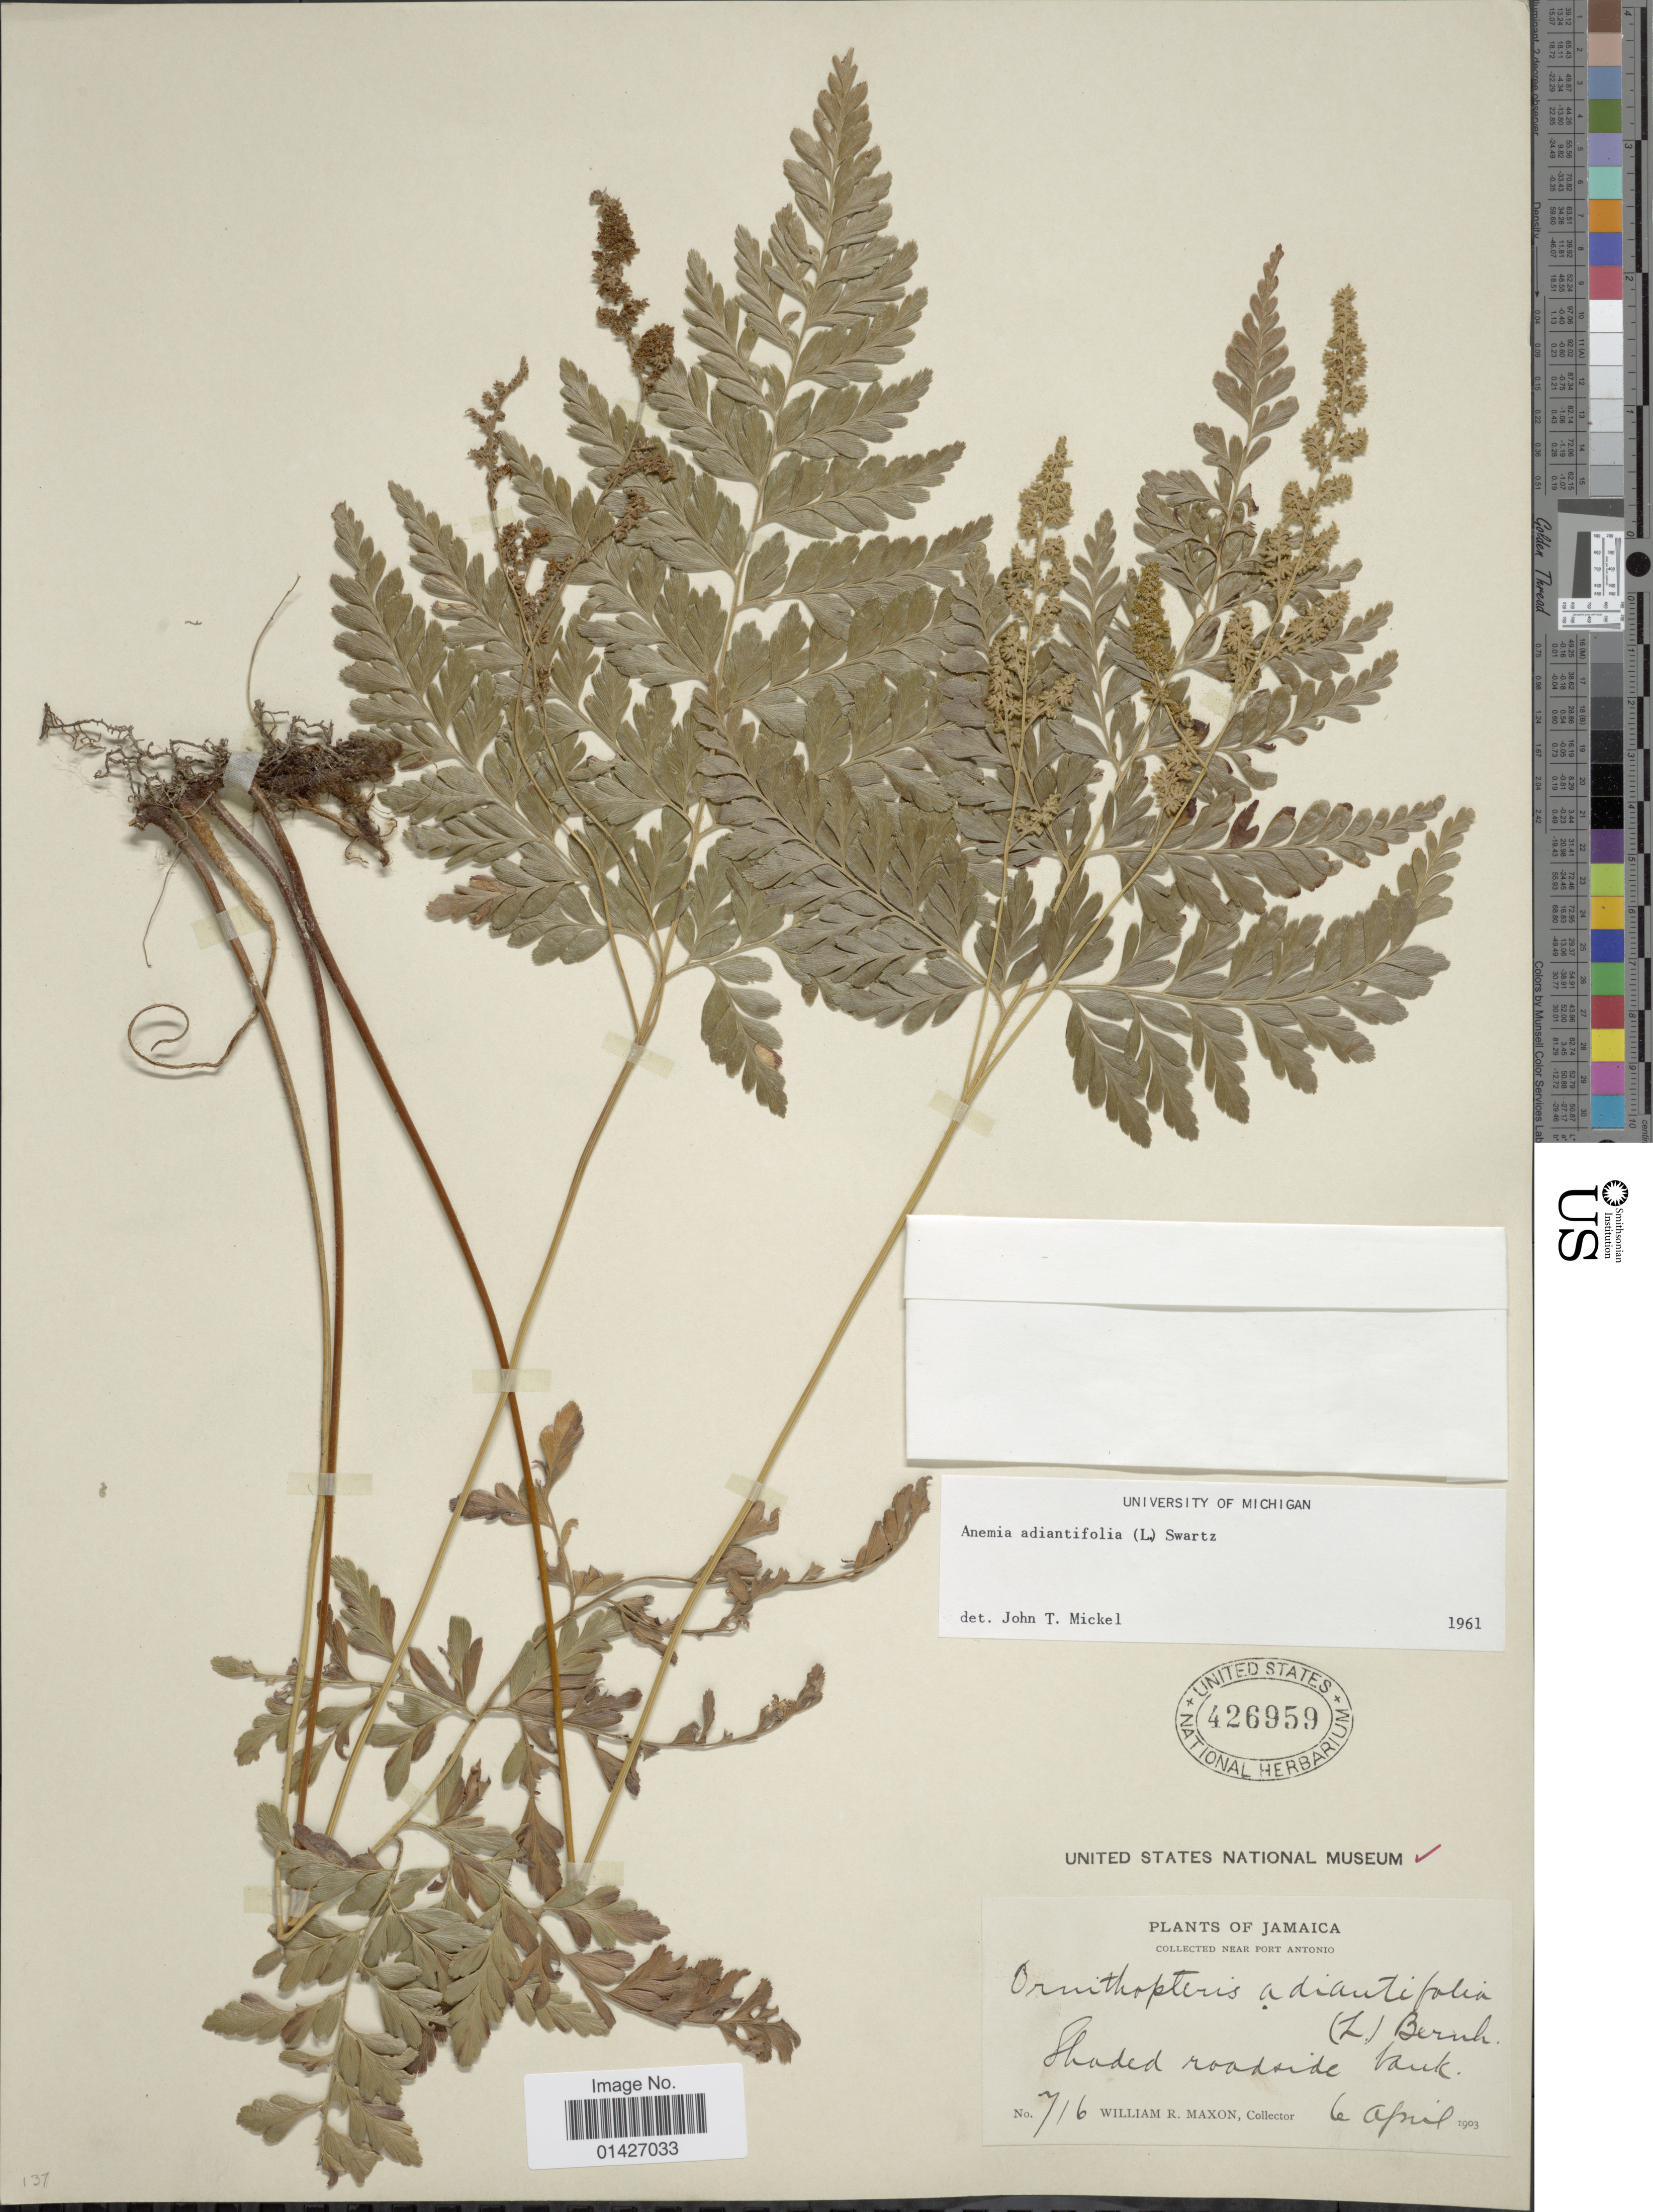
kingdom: Plantae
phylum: Tracheophyta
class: Polypodiopsida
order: Schizaeales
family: Anemiaceae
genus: Anemia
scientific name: Anemia adiantifolia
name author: (L.) Sw.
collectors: W. R. Maxon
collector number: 716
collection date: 1903-04-06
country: Jamaica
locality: Near Port Antonio. Shaded roadside bank.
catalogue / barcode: US 426959